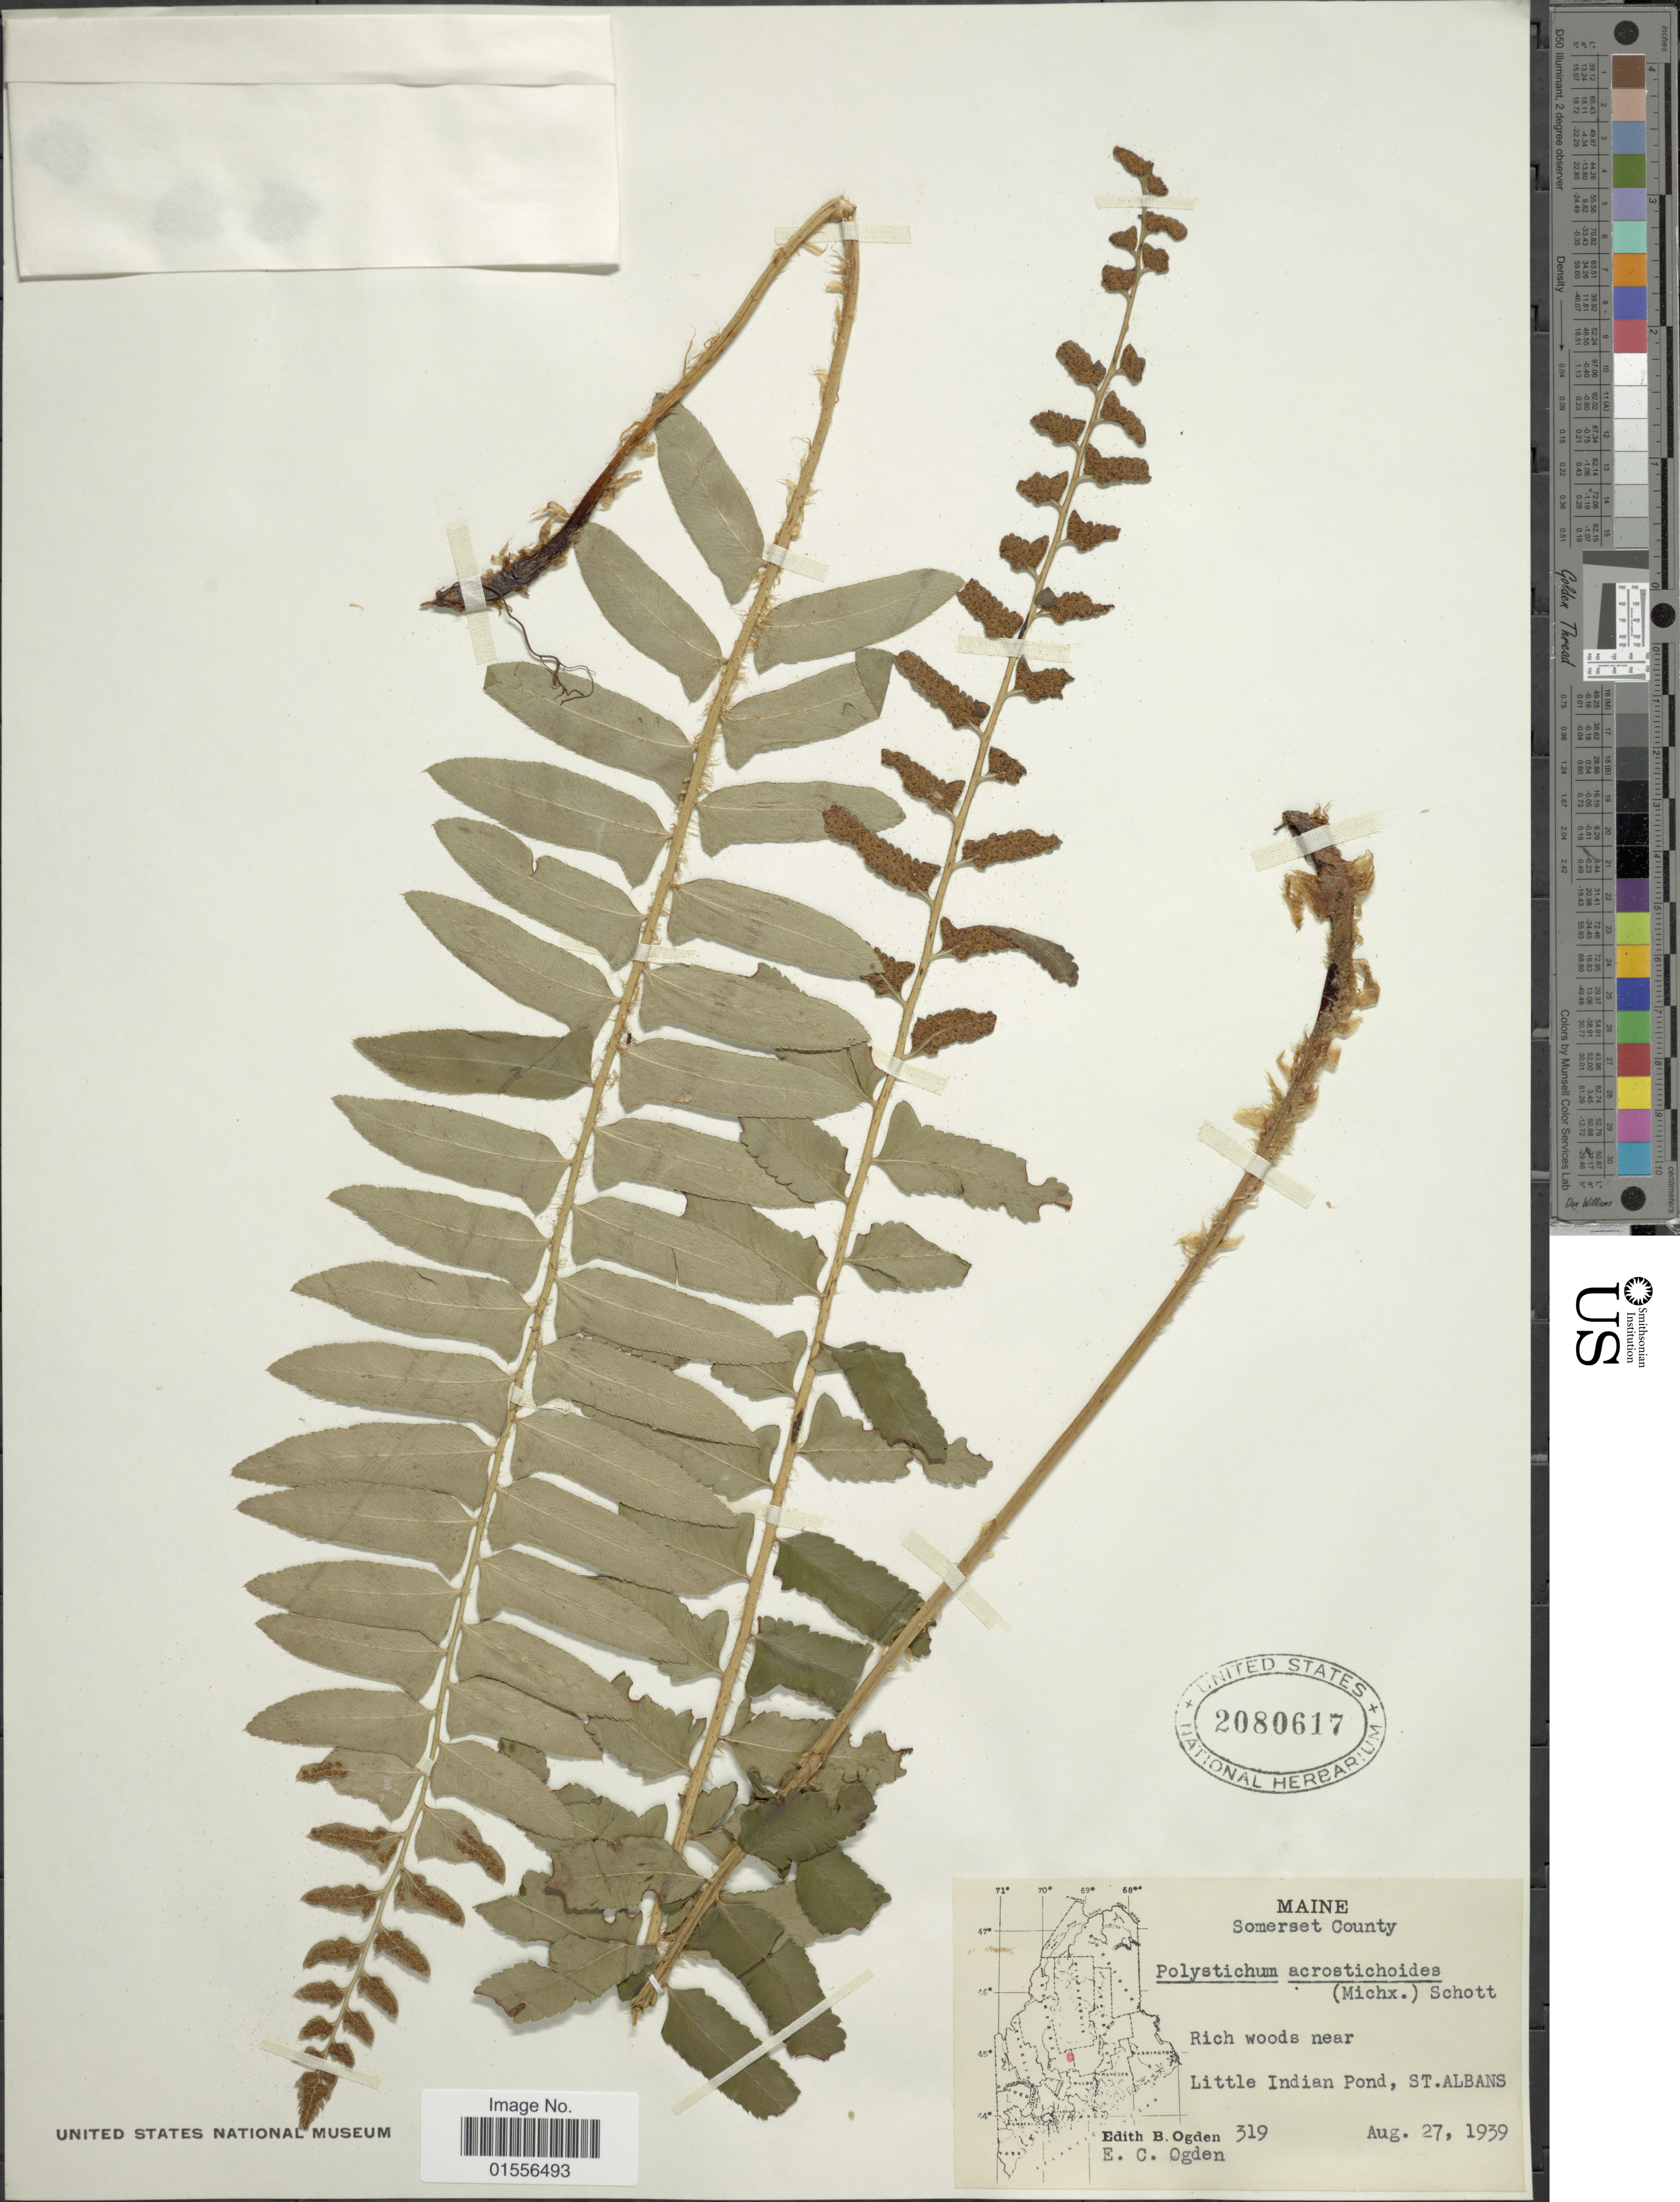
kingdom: Plantae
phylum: Tracheophyta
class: Polypodiopsida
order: Polypodiales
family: Dryopteridaceae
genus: Polystichum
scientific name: Polystichum acrostichoides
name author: (Michx.) Schott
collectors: E. Ogden & E. Ogden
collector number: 319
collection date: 1939-08-27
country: United States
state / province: Maine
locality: Somerset County, Rich woods near Little Indian Pond, St. Albans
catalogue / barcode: US 2080617